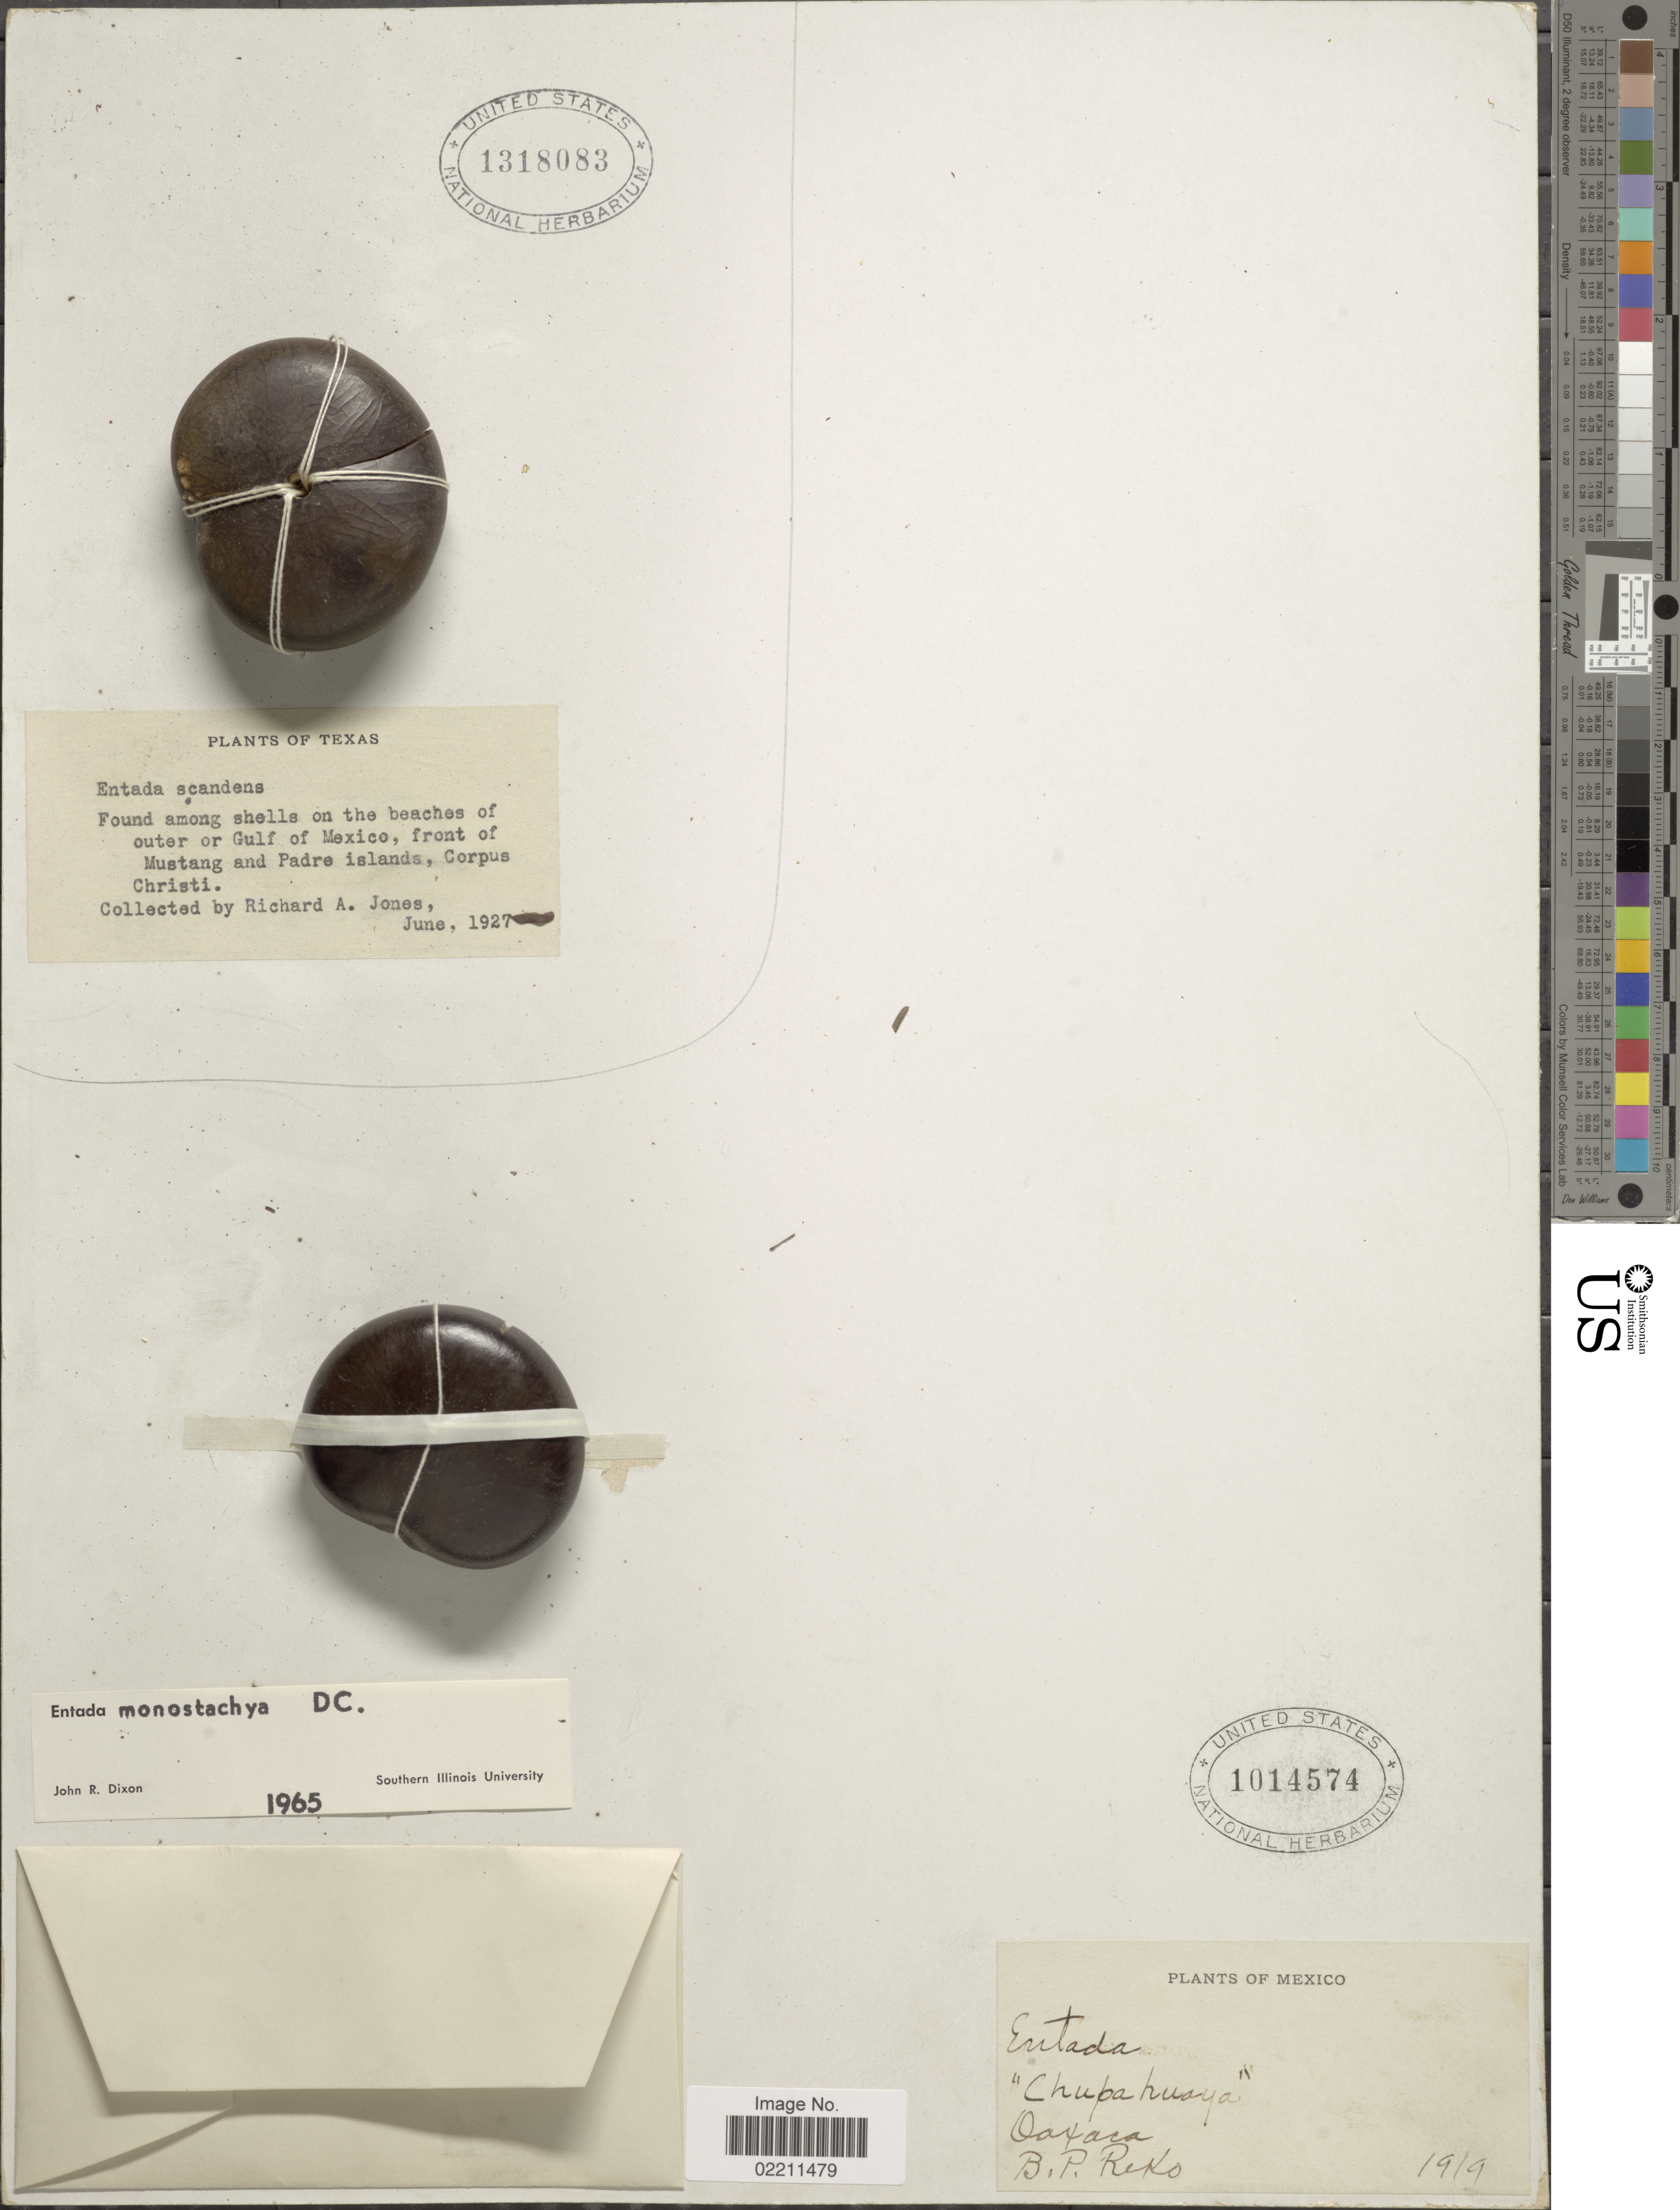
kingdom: Plantae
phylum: Tracheophyta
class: Magnoliopsida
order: Fabales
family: Fabaceae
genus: Entada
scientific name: Entada gigas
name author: (L.) Fawc. & Rendle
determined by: Strong, Mark T., (BOT), Smithsonian Institution - National Museum of Natural History (UNITED STATES)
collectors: R. A. Jones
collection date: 1927-06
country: United States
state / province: Texas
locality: Texas, Found among shells on the beaches of outer or Gulf of Mexico, front of Mustang and Padre islands, Corpus Christi.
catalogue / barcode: US 1318083-2